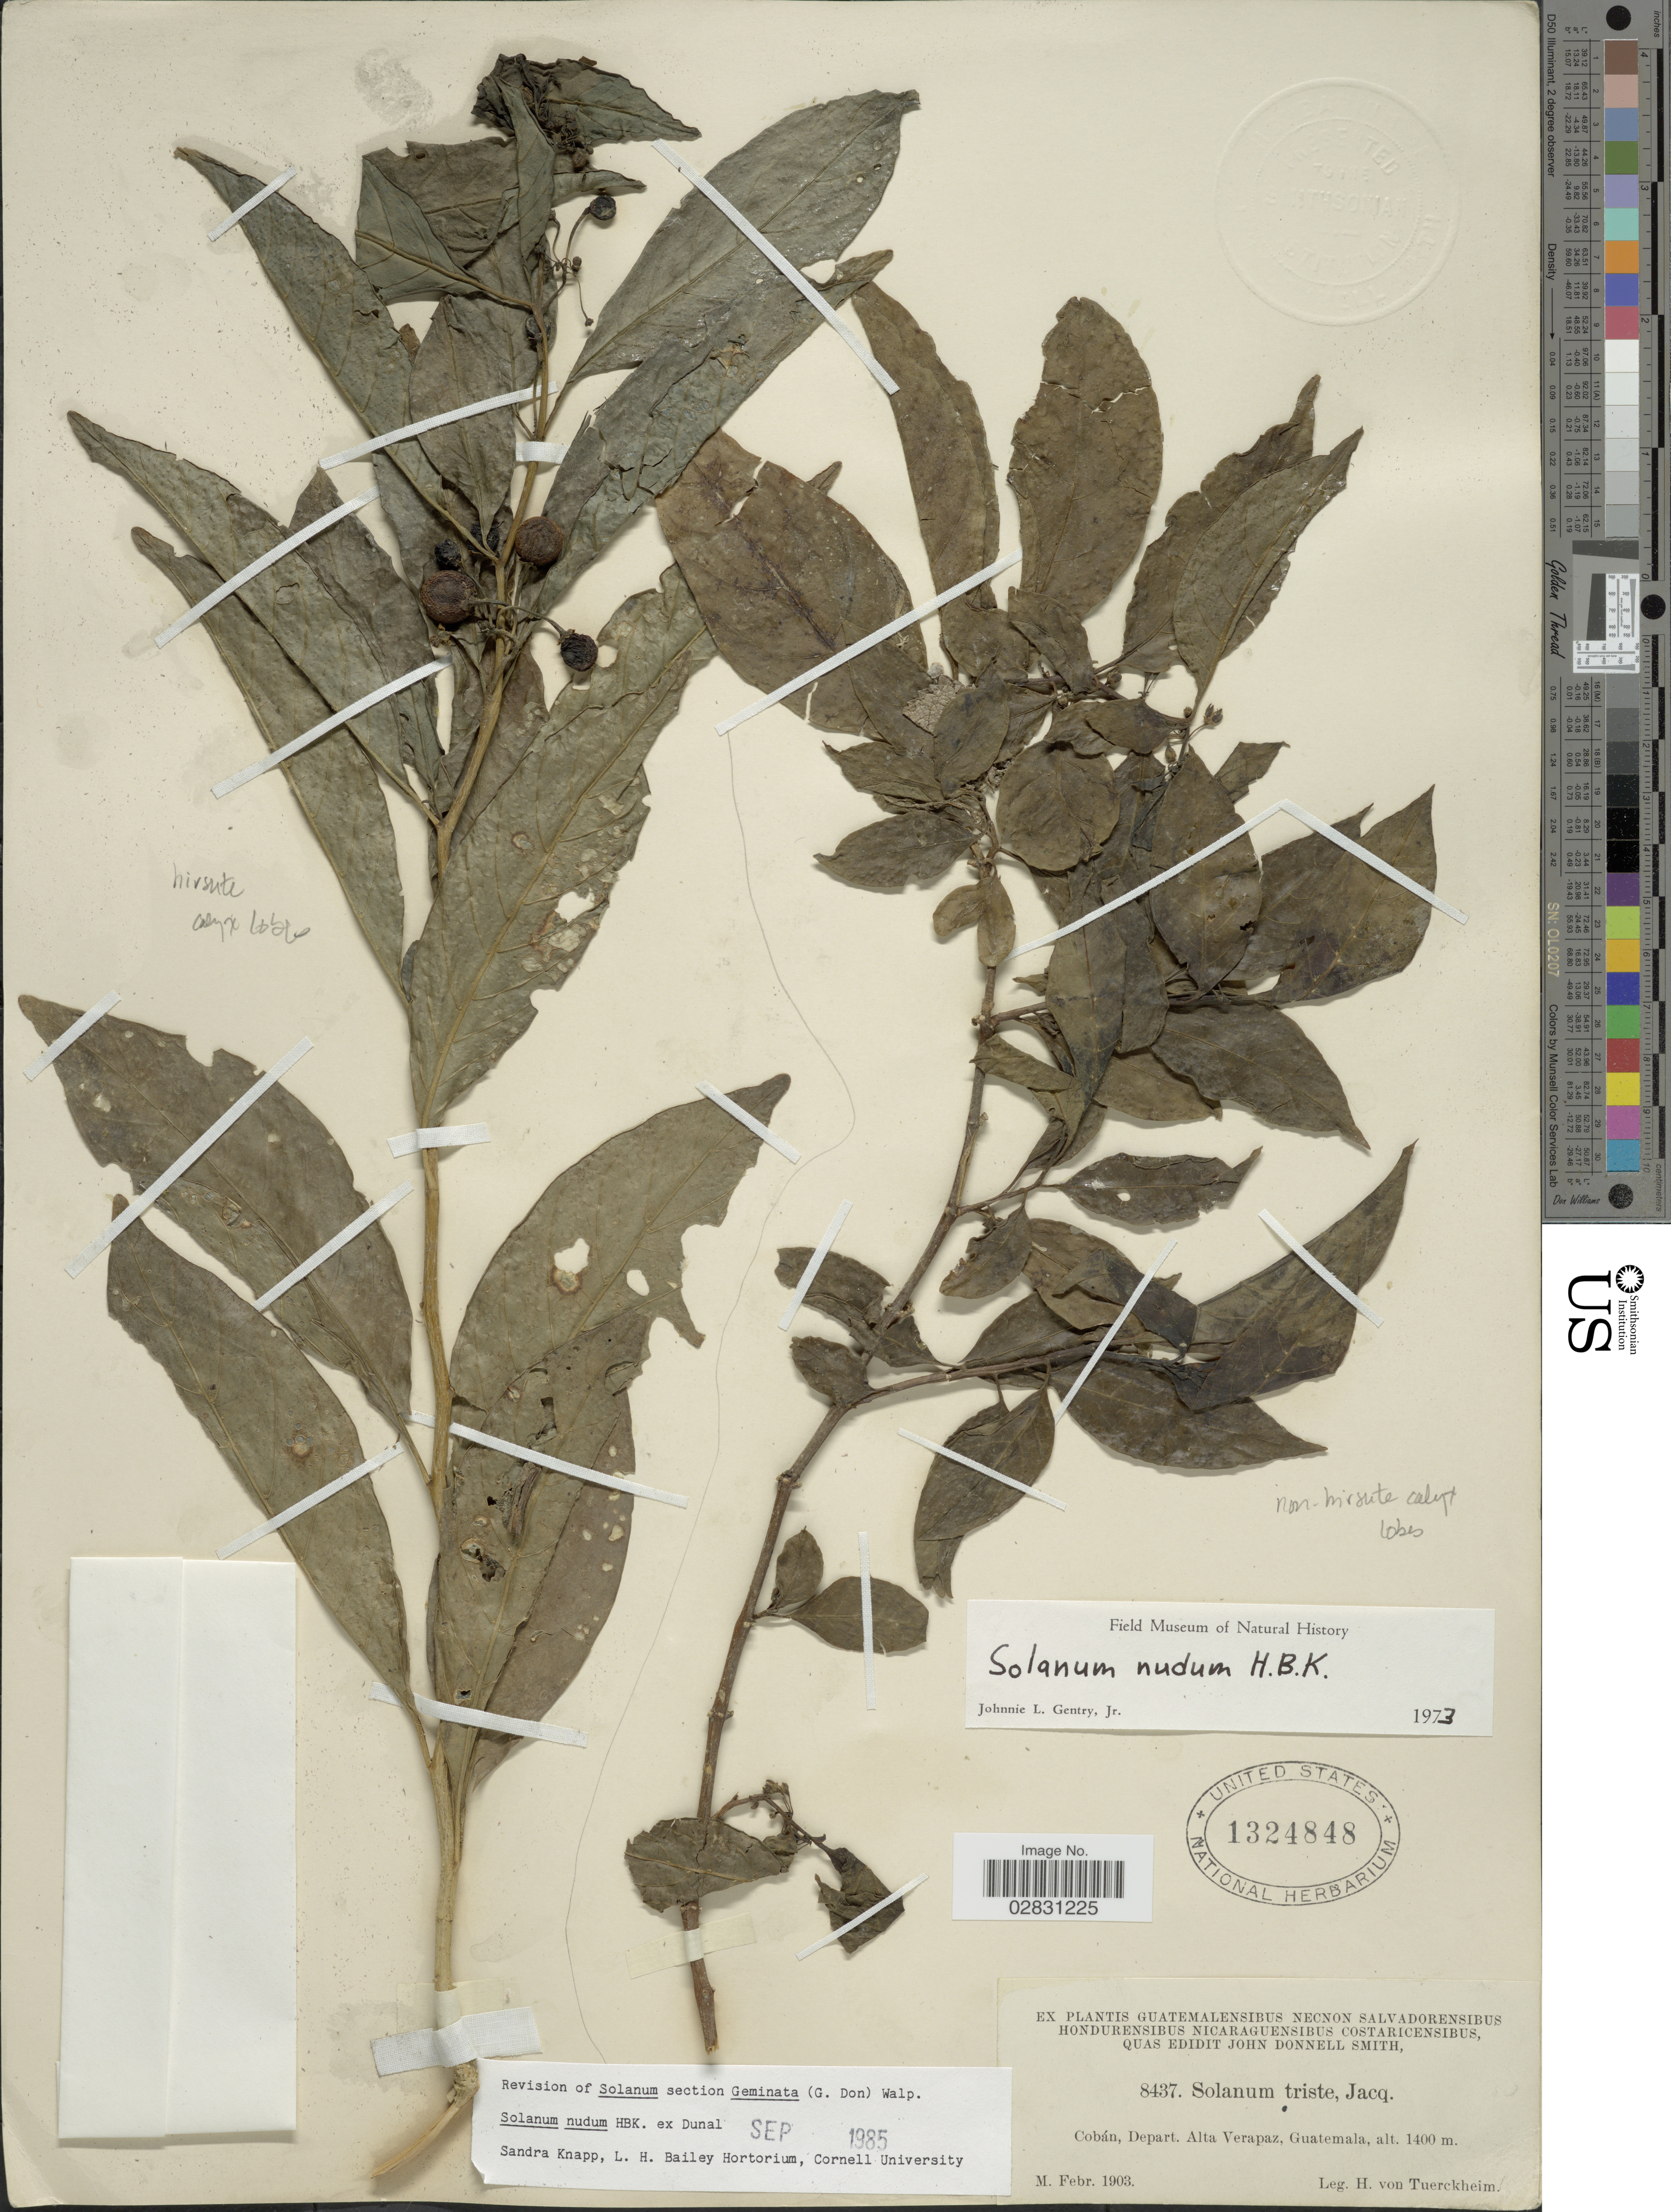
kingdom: Plantae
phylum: Tracheophyta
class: Magnoliopsida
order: Solanales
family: Solanaceae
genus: Solanum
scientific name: Solanum nudum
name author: Humb. & Bonpl. ex Dunal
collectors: H. von Türckheim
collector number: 8437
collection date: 1903-02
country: Guatemala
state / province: Alta Verapaz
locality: Cobán, Depart. Alta Verapaz.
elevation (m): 1400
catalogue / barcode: US 1324848